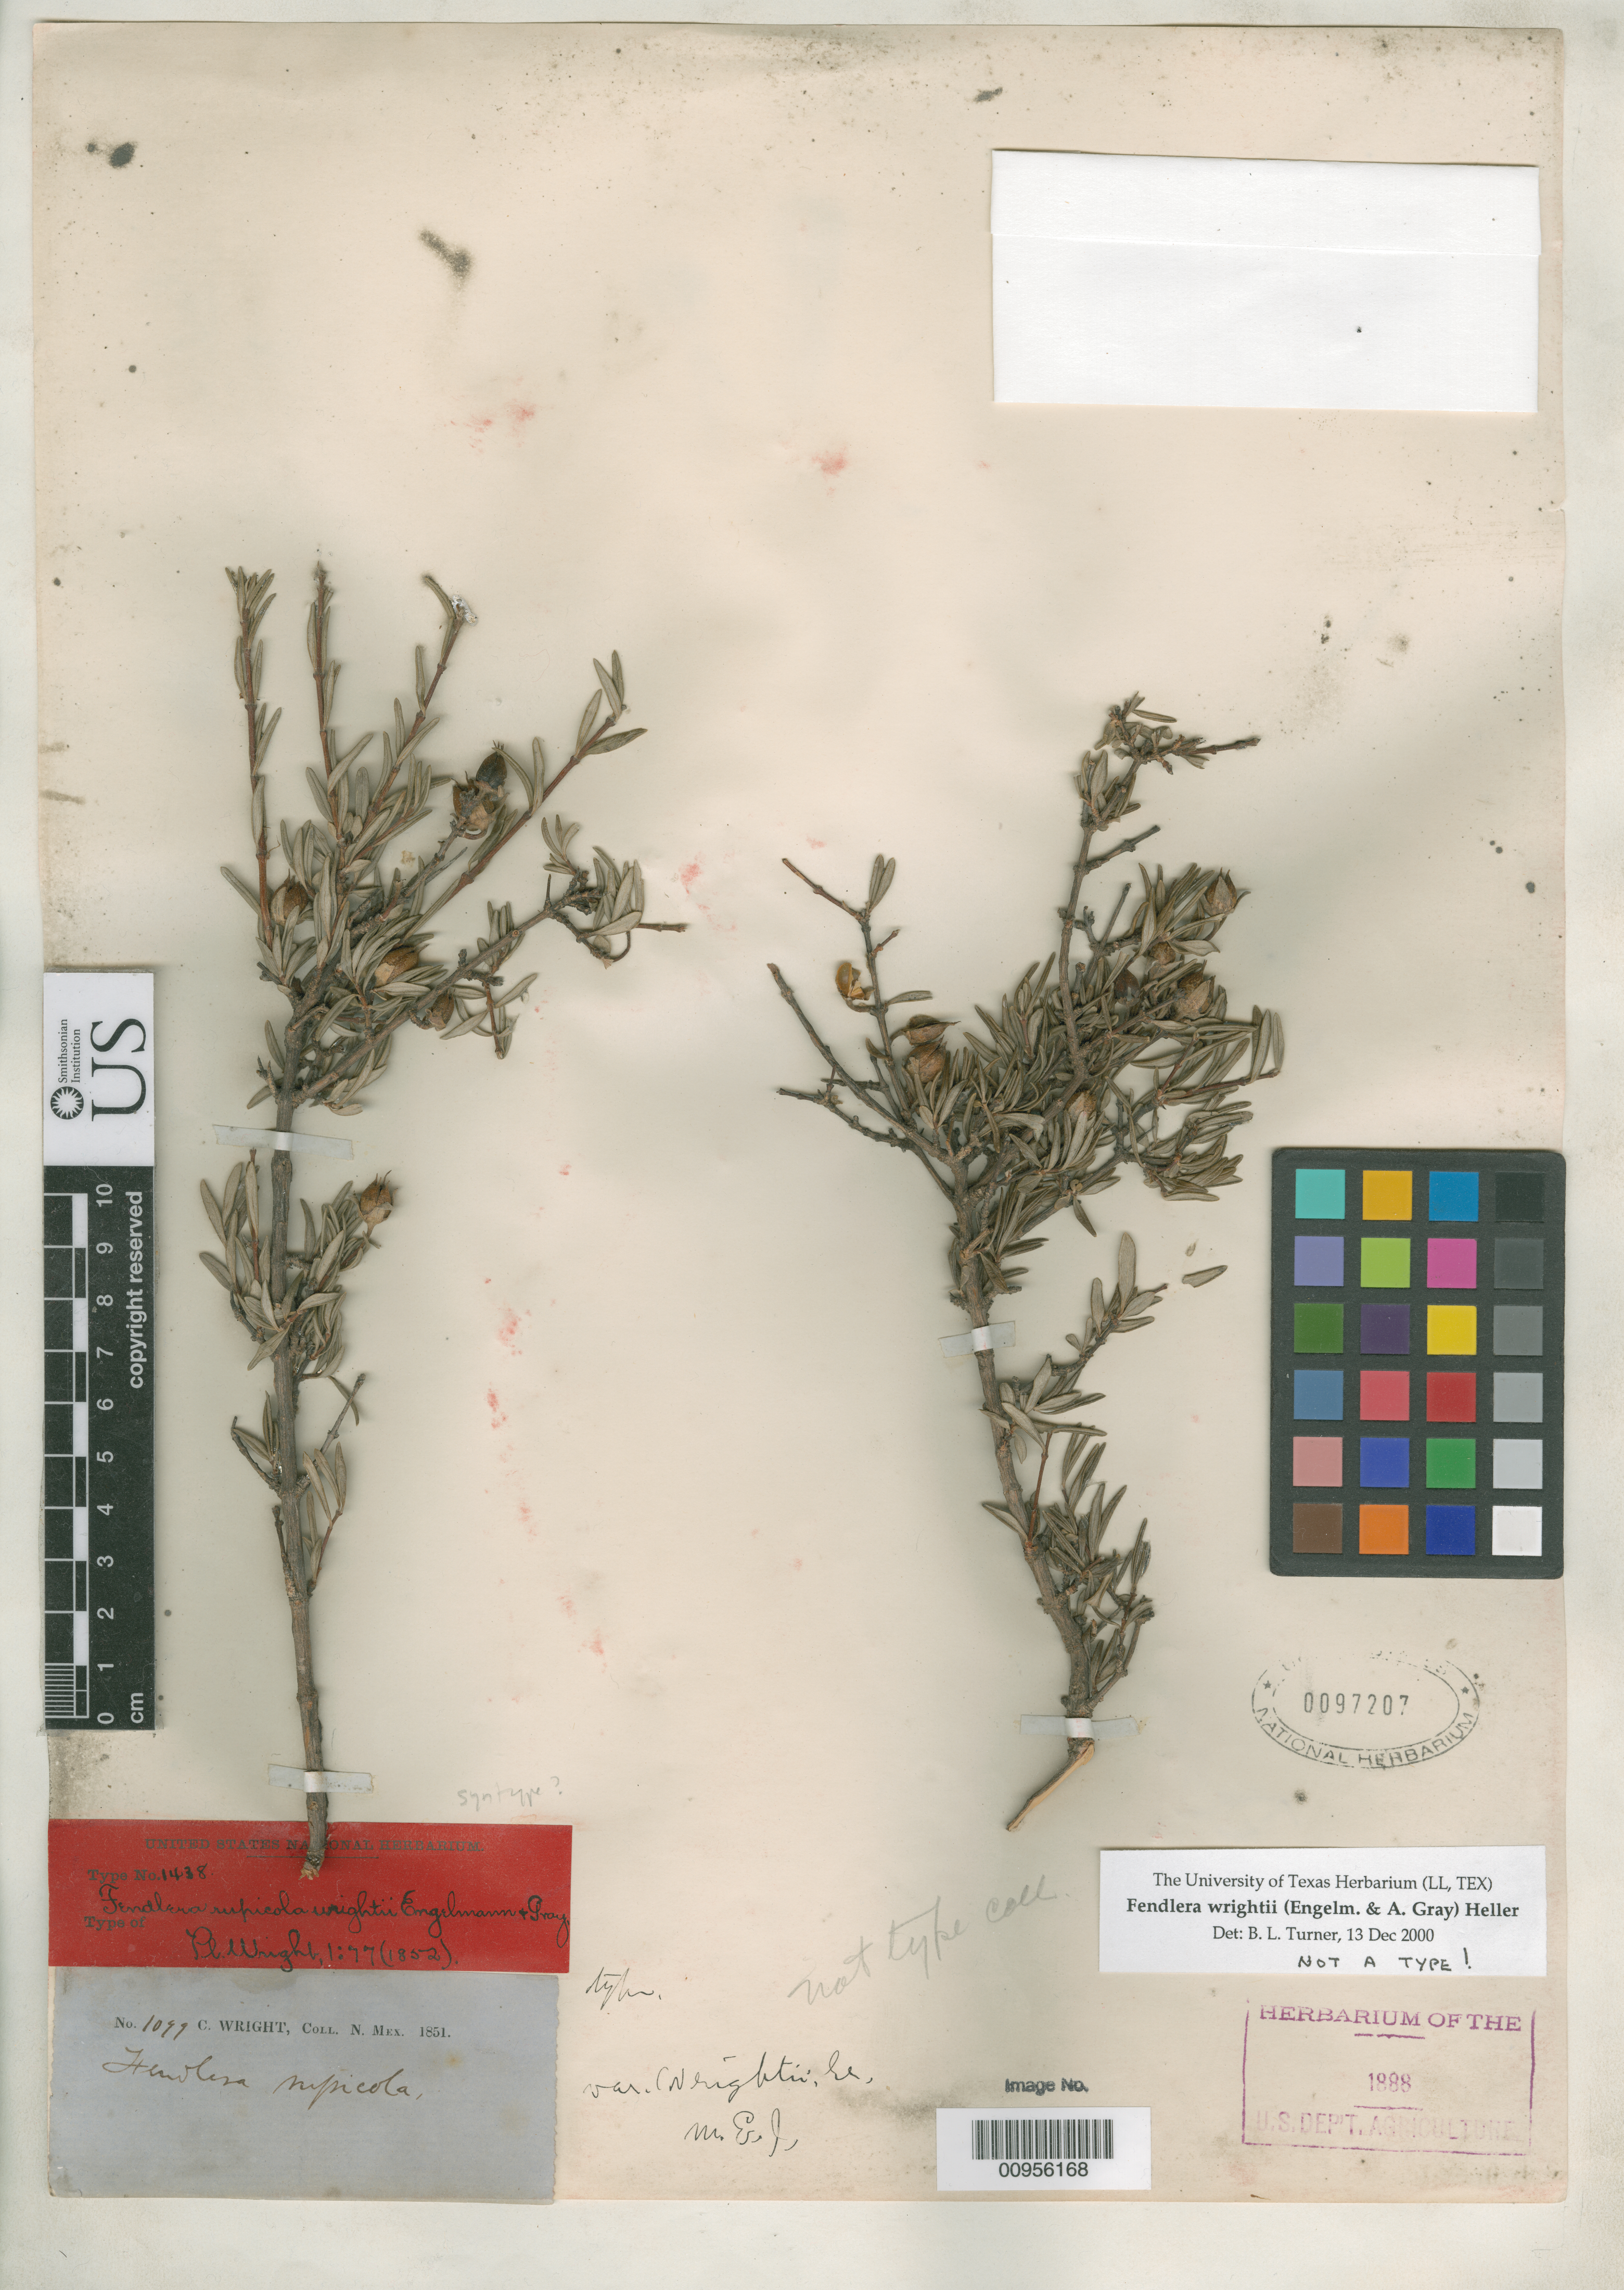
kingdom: Plantae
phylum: Tracheophyta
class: Magnoliopsida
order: Cornales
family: Hydrangeaceae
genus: Fendlera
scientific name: Fendlera rupicola var. wrightii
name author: Engelm. & A. Gray in A. Gray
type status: Possible Syntype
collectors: C. Wright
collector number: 1099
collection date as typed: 1851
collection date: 1851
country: United States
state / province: New Mexico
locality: "N. Mex."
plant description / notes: Lectotype collection is Wright 228a as designated by Holmgren, Intermt. Fl. 3A: 8 (1997). Protologue cites 228a, but references several collections (July, November, & without month, 1851). Possibly also a syntype of F. rupicola (two varieties described, neither indicated as typical var.) See also B.L. Turner 2001 (Lundellia 4: 7-8).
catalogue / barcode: US 97207